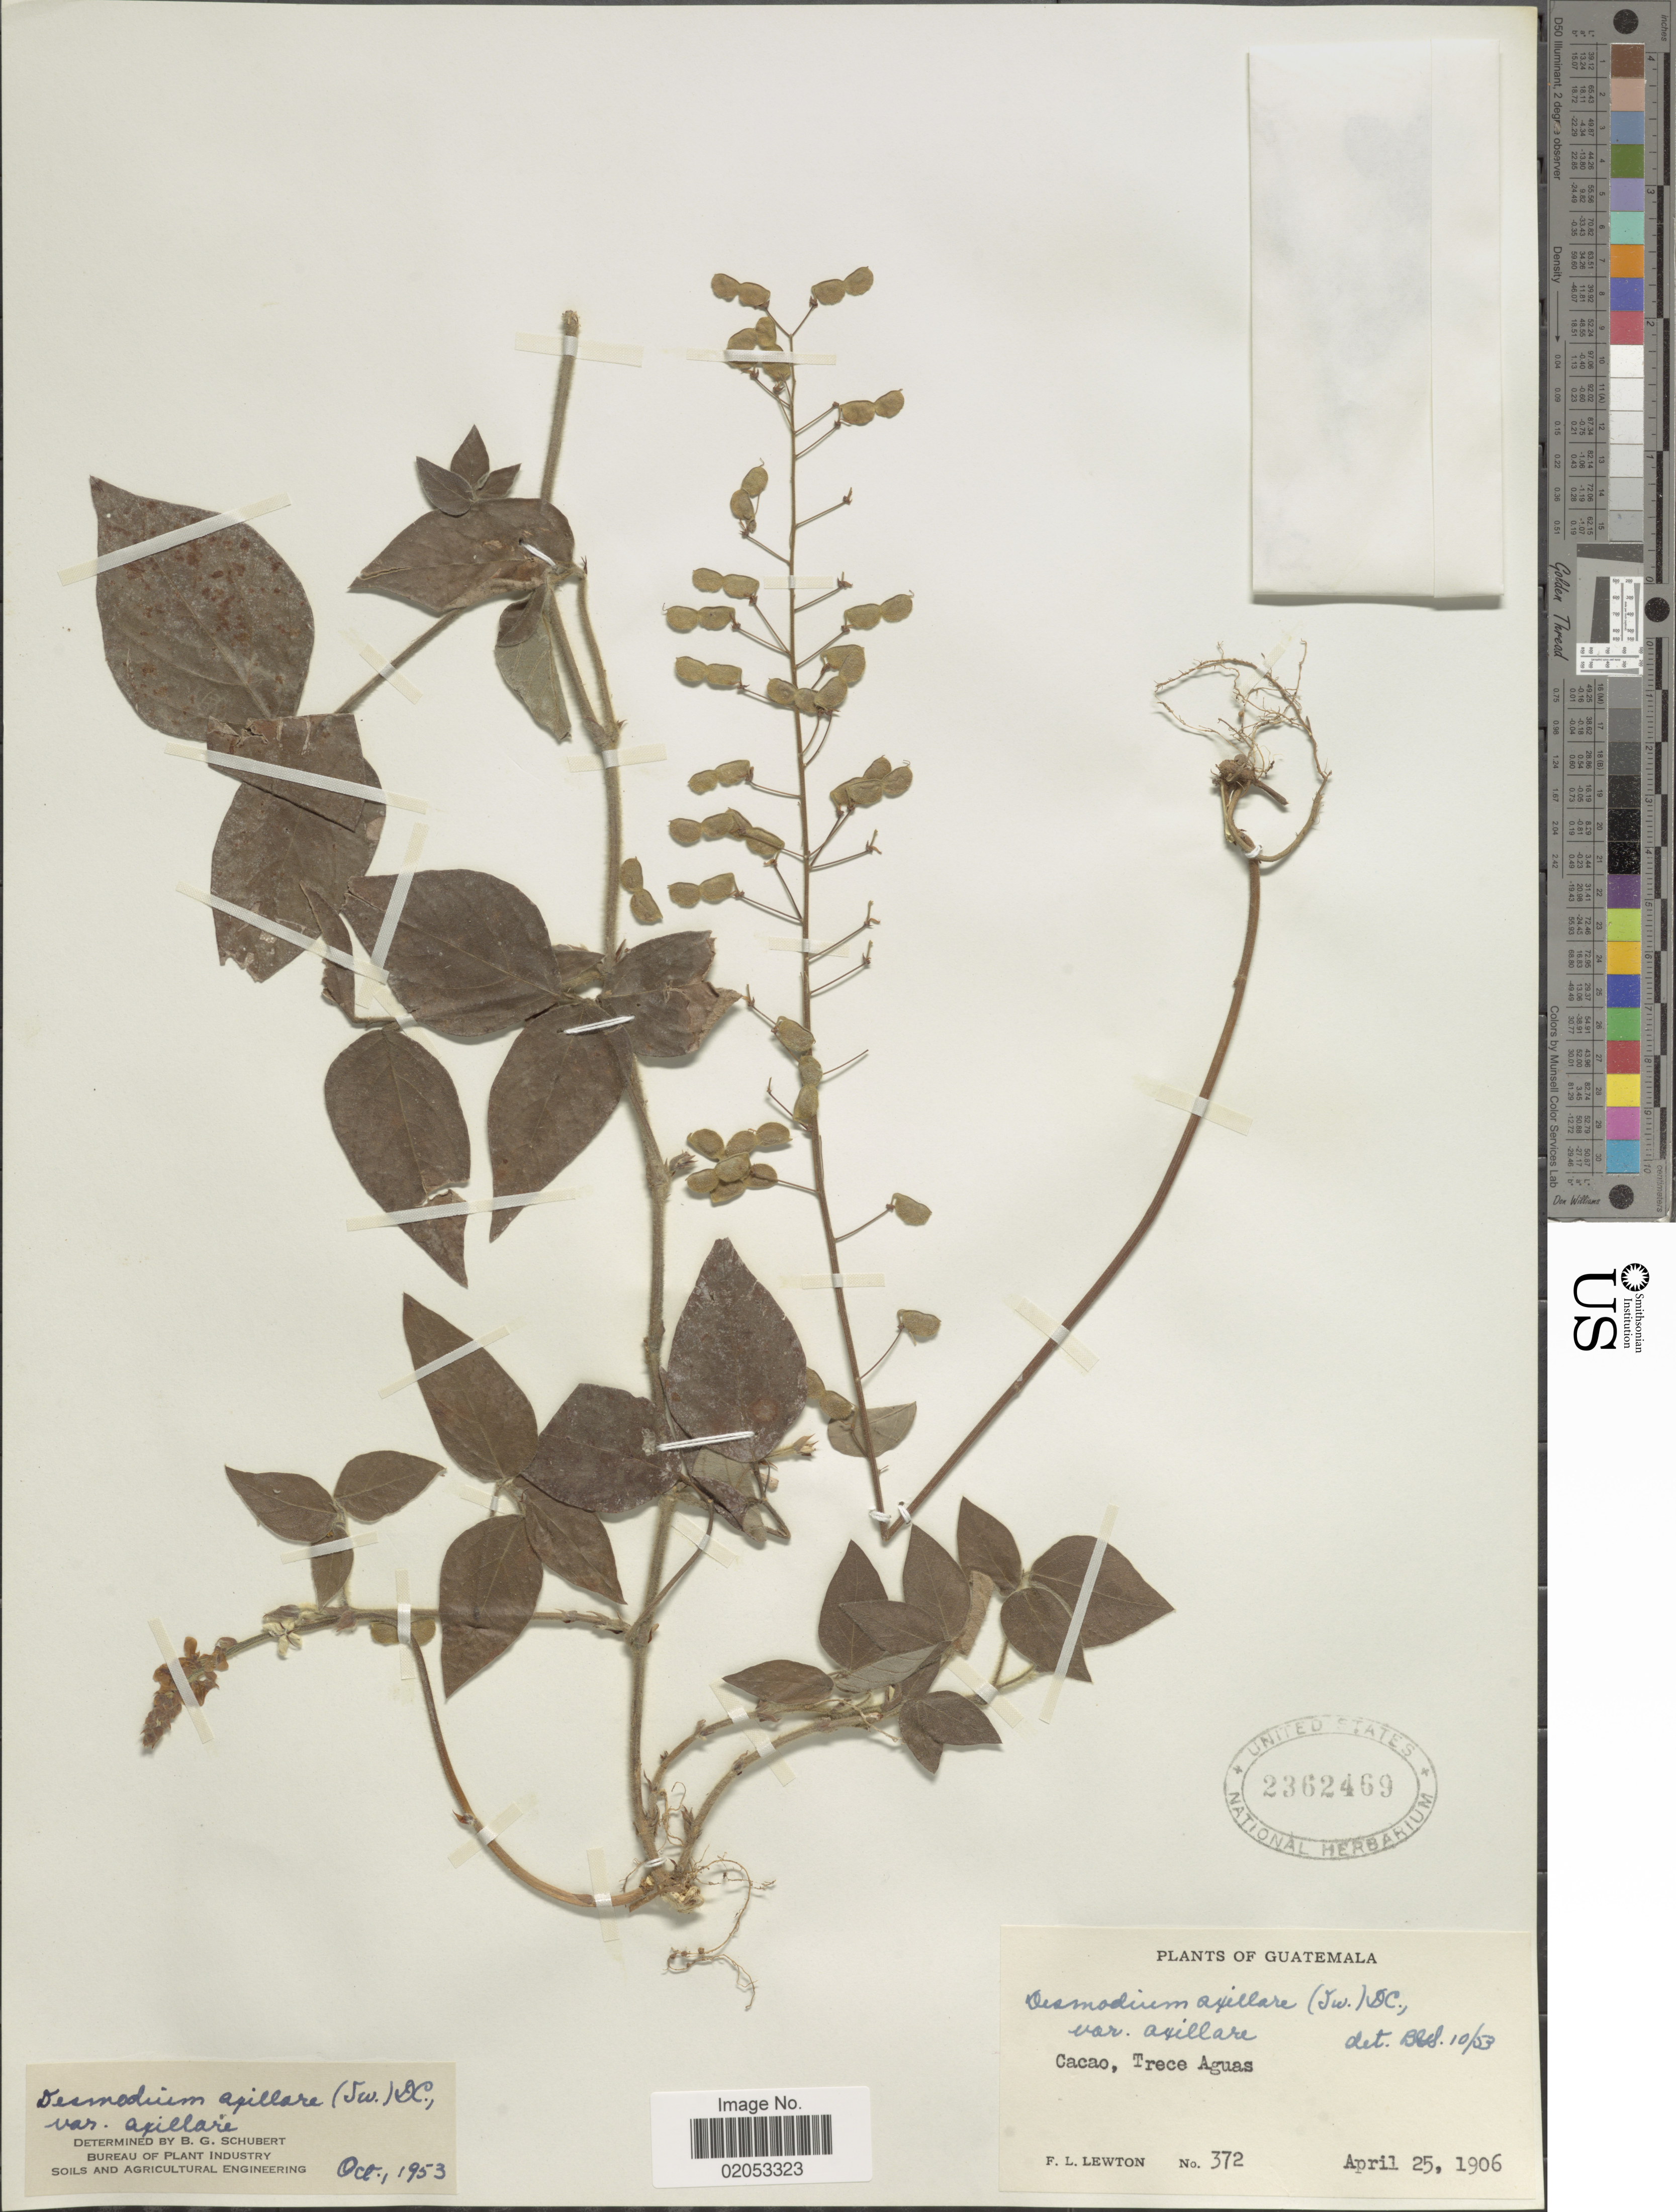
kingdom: Plantae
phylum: Tracheophyta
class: Magnoliopsida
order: Fabales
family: Fabaceae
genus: Desmodium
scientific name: Desmodium axillare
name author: (Sw.) DC.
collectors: F. L. Lewton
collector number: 372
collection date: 1906-04-25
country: Guatemala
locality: Cacao, Trece Aguas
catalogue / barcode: US 2362469